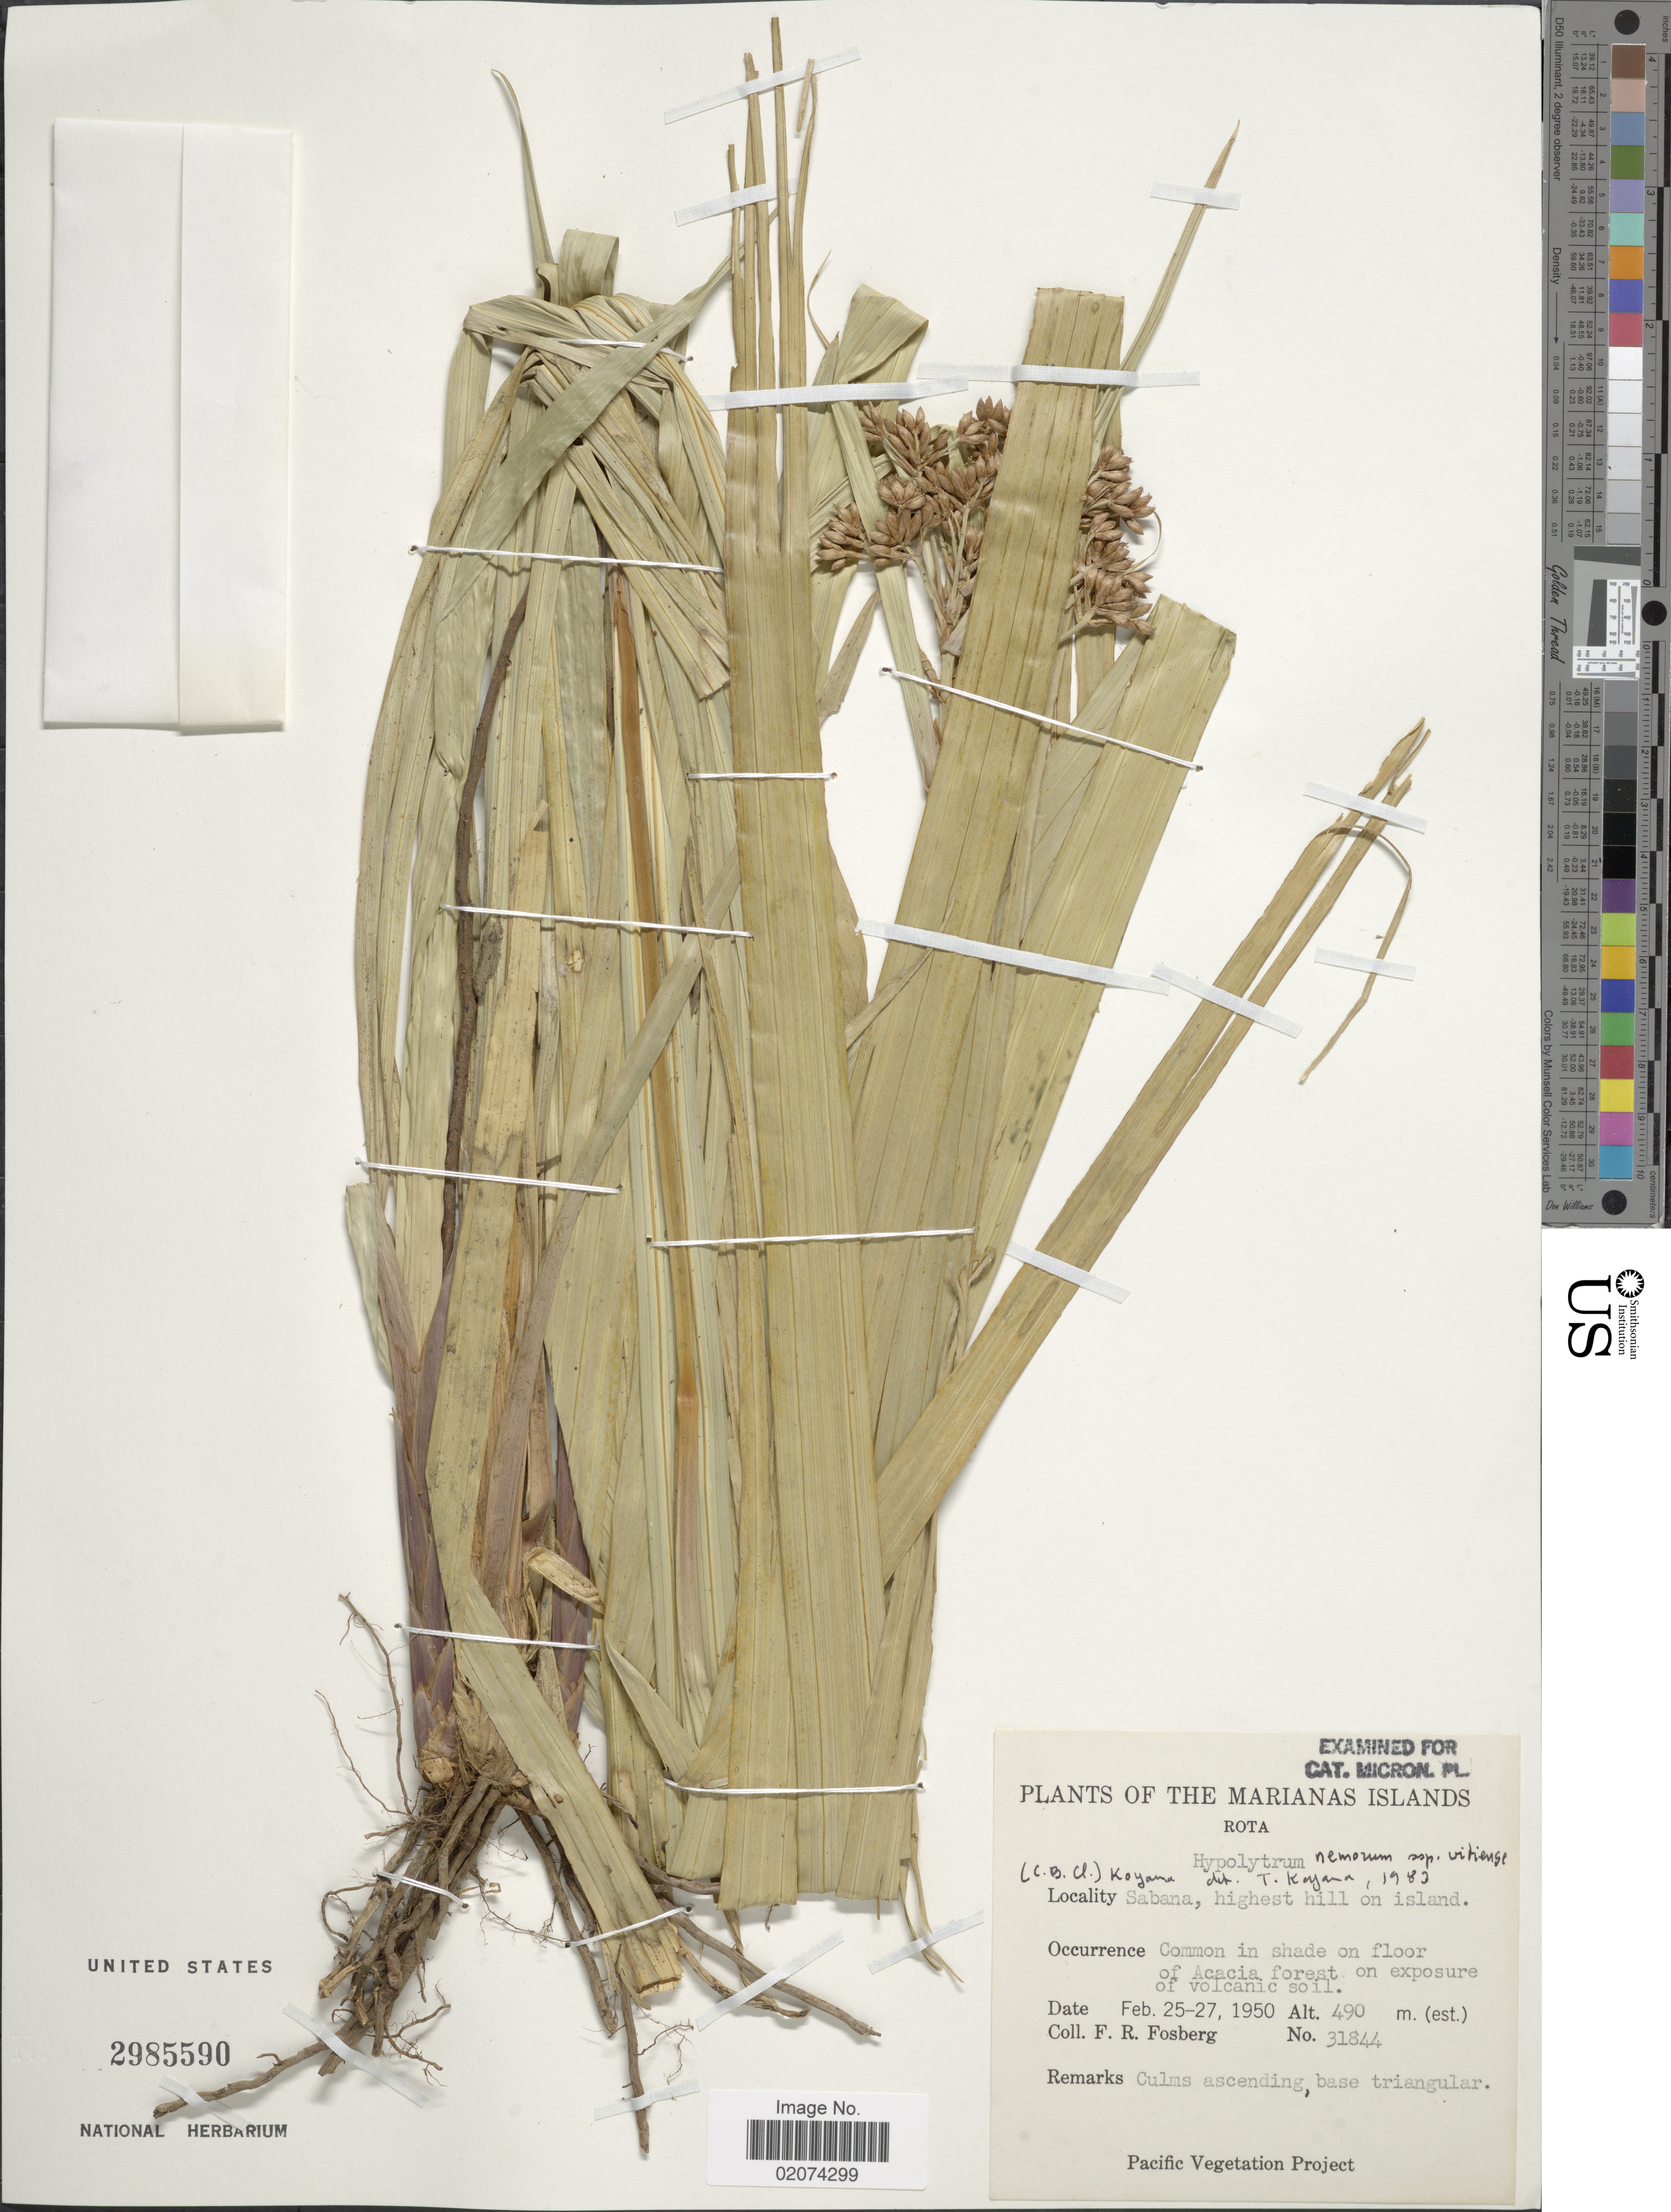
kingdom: Plantae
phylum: Tracheophyta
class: Liliopsida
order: Poales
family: Cyperaceae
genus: Hypolytrum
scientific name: Hypolytrum nemorum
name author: (Vahl) Spreng.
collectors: F. R. Fosberg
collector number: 31844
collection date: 1950-02-25/1950-02-27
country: Northern Mariana Islands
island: Rota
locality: Rota, Sabana, highest hill on island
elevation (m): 490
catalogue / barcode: US 2985590